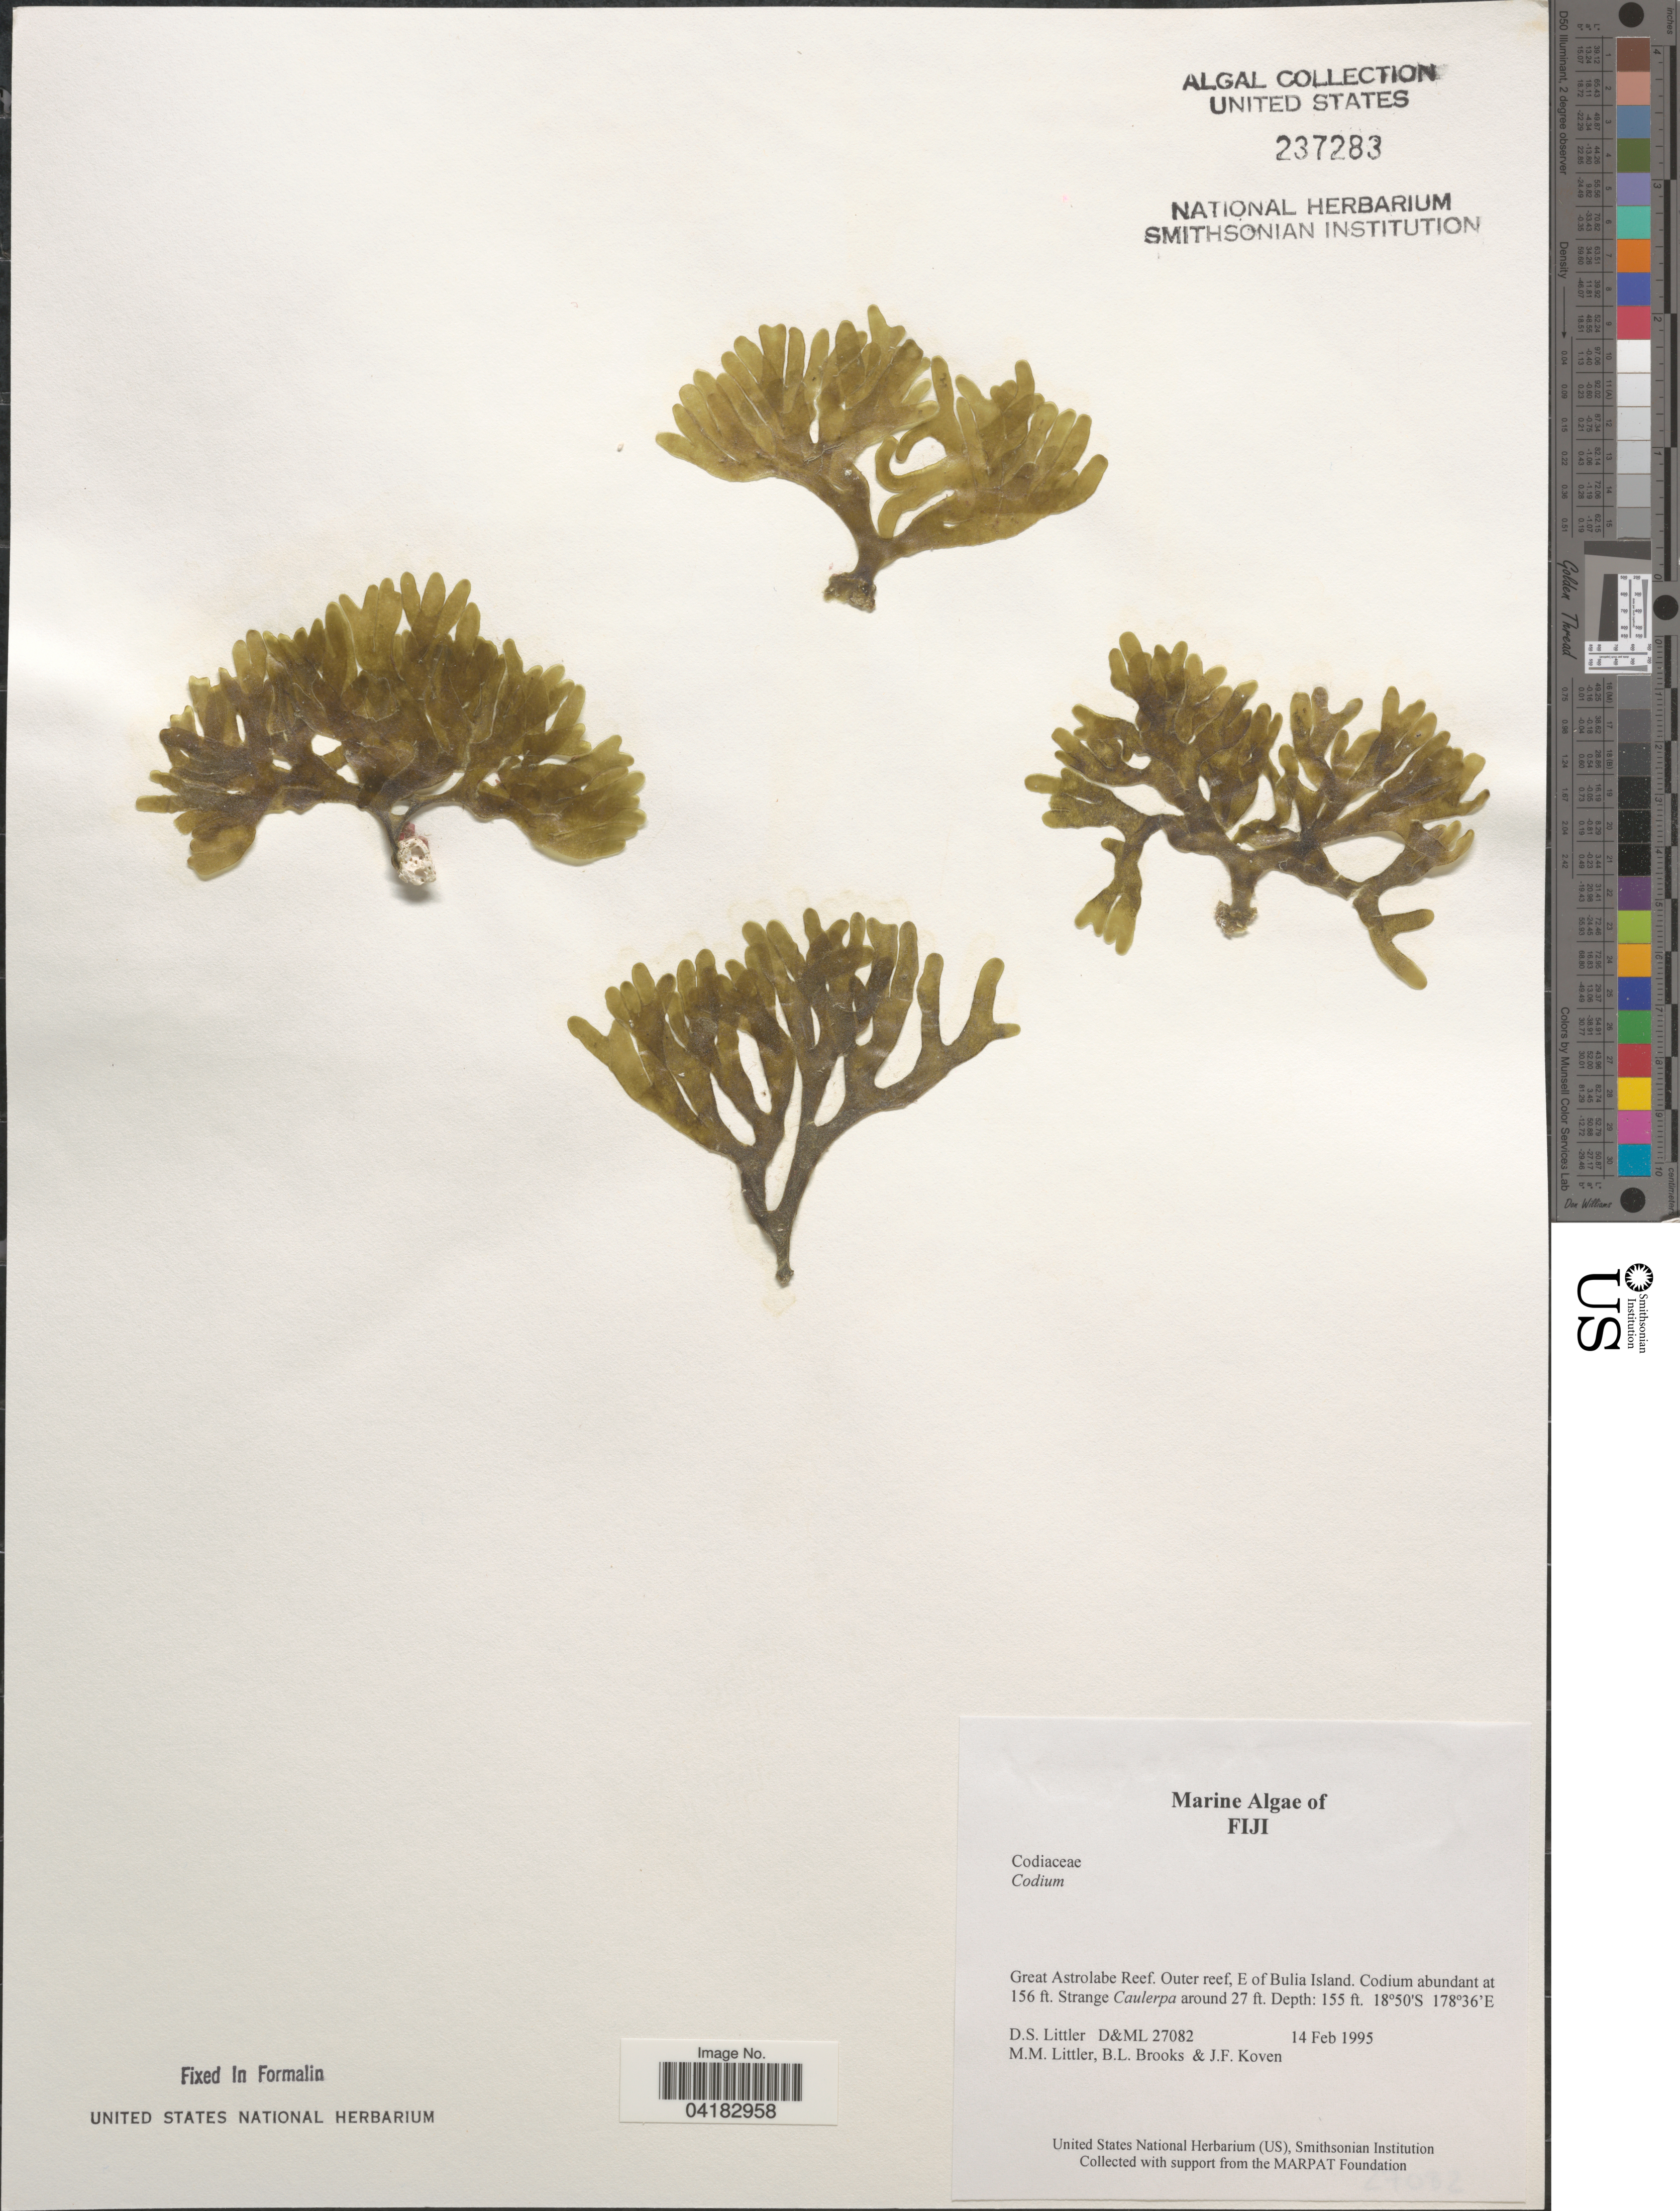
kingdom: Plantae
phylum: Chlorophyta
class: Ulvophyceae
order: Bryopsidales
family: Codiaceae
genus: Codium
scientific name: Codium sp.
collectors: D. S. Littler, B. Brooks & J. Koven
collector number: D&ML27082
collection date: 1995-02-14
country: Fiji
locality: Great Astrolabe Reef. Outer reef, E of Bulia Island.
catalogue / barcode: US 237283